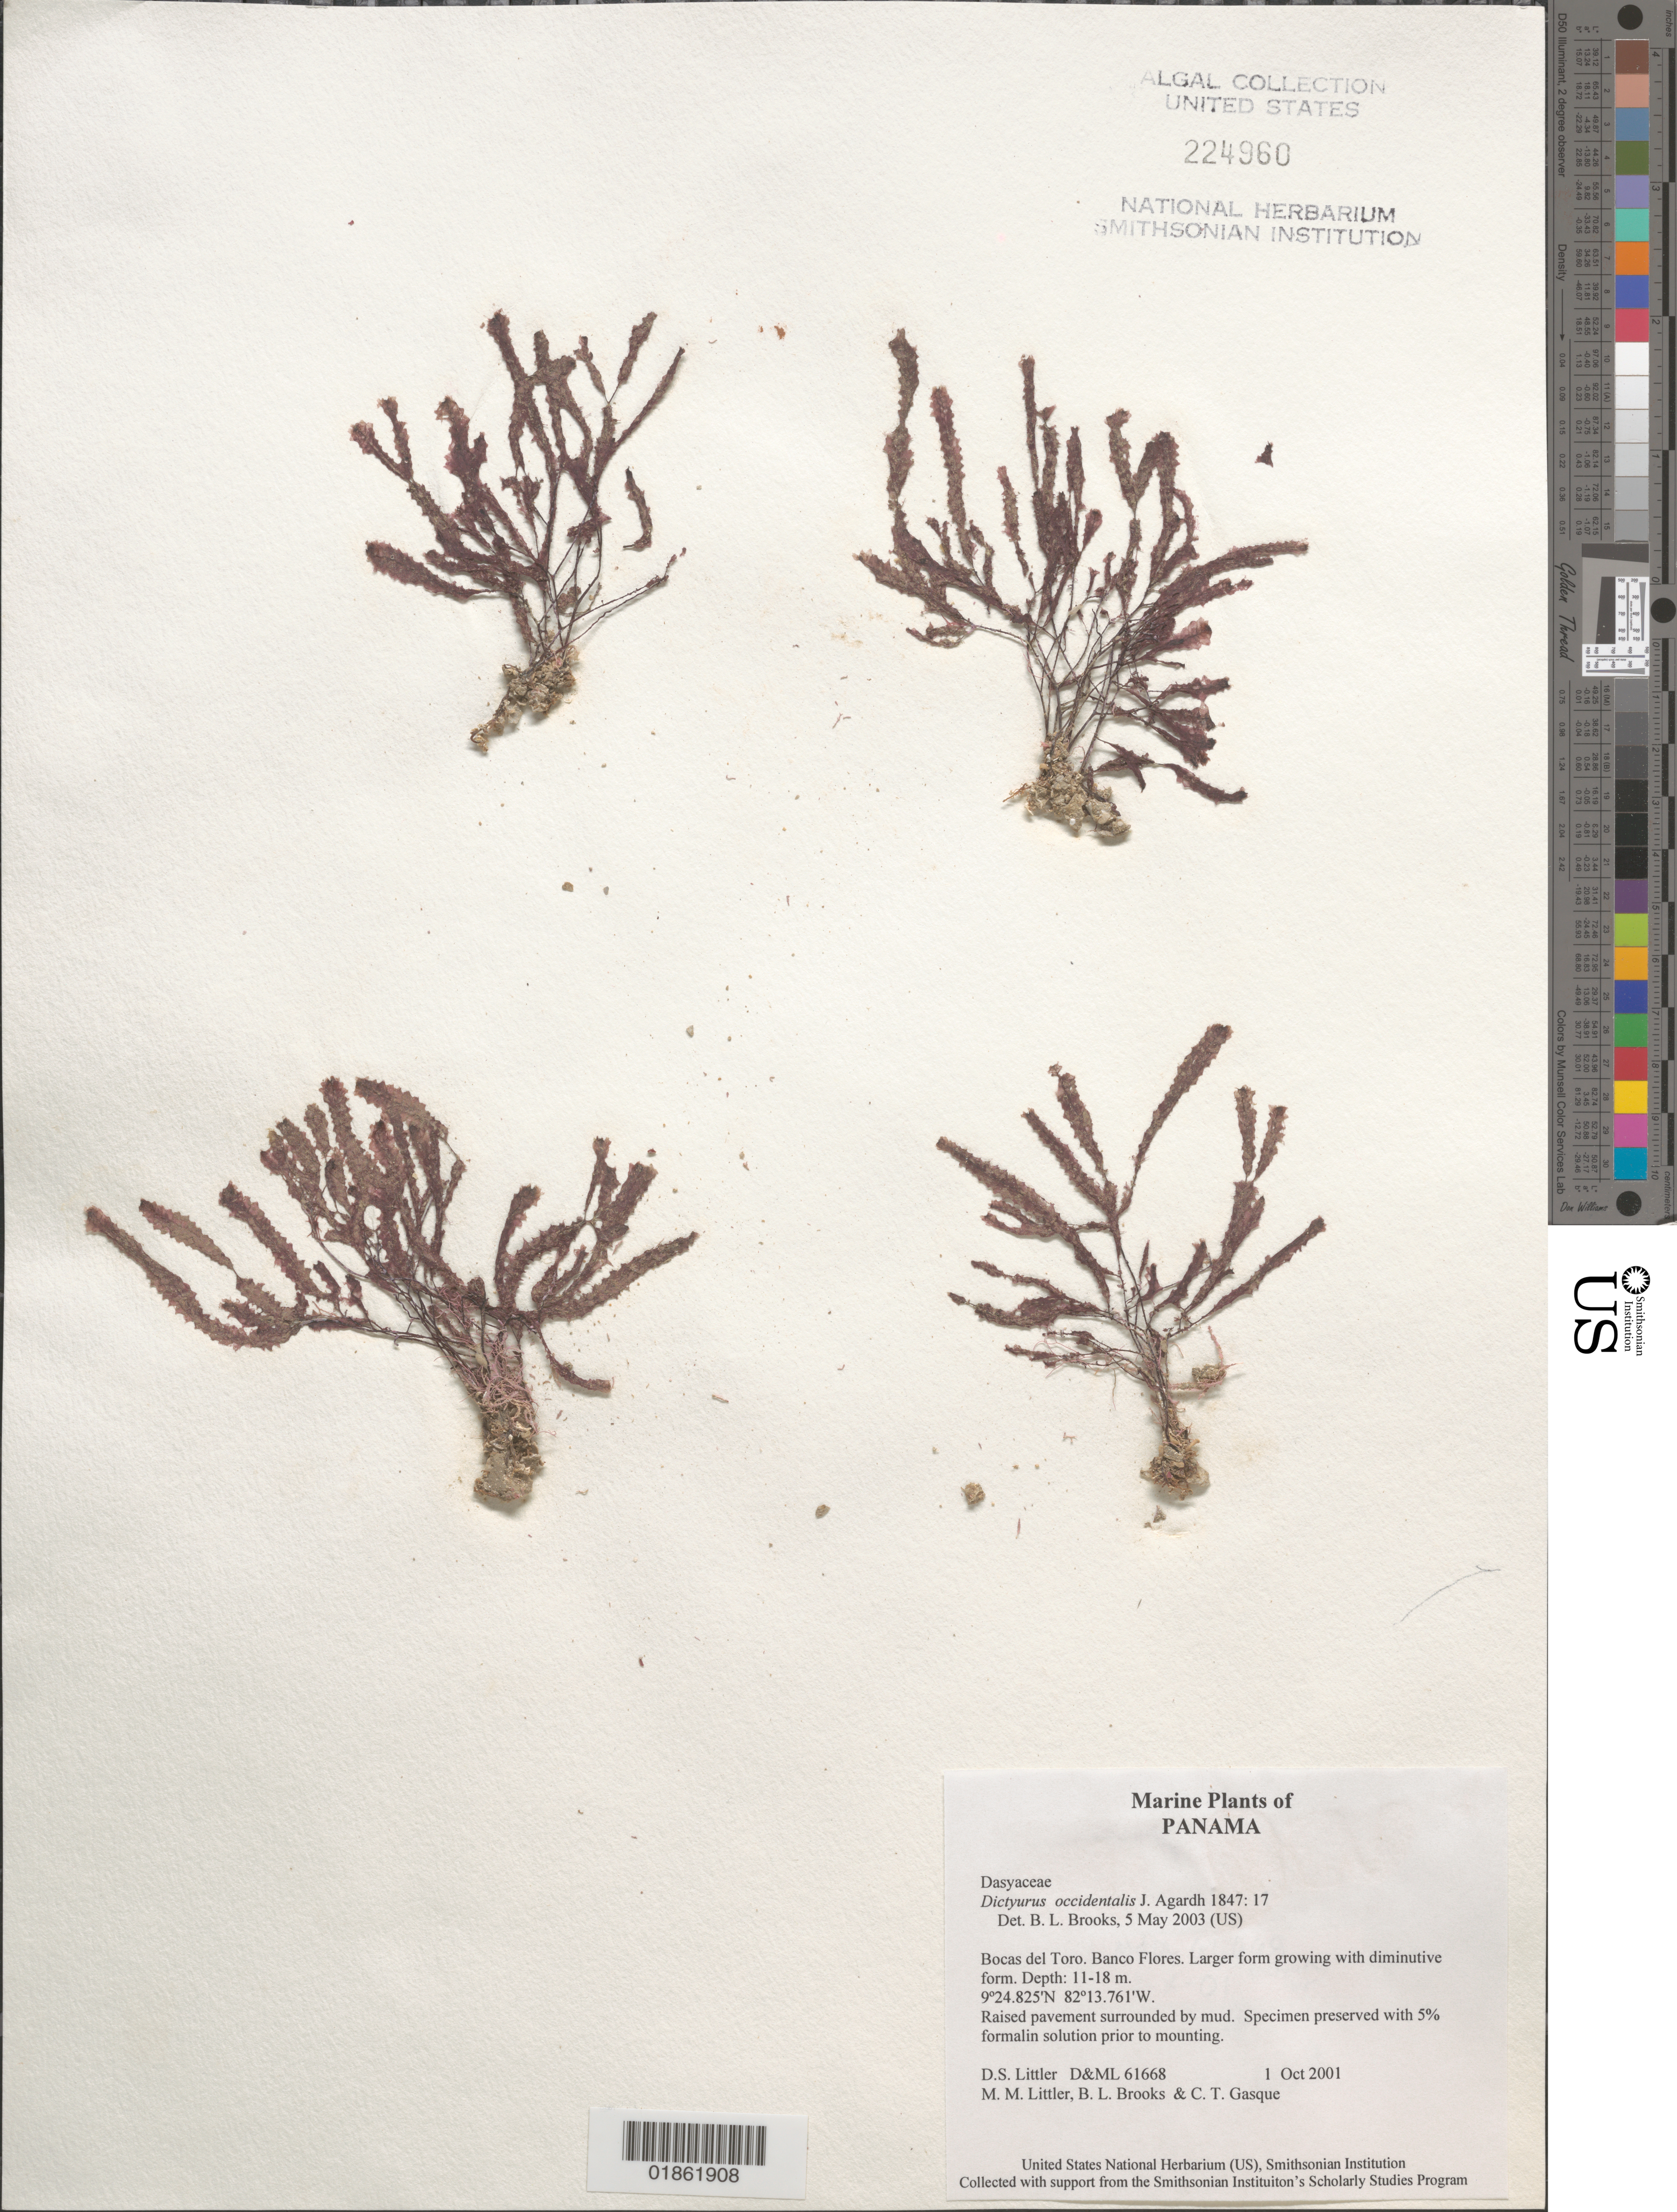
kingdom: Plantae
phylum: Rhodophyta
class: Florideophyceae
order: Ceramiales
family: Dasyaceae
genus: Dictyurus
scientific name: Dictyurus sp.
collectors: D. S. Littler, M. M. Littler & C. Gasque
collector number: D&ML 61668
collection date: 2001-10-01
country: Panama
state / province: Bocas del Toro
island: Colón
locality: Isla Colón. Bocas del Toro. Banco Flores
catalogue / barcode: US 224960